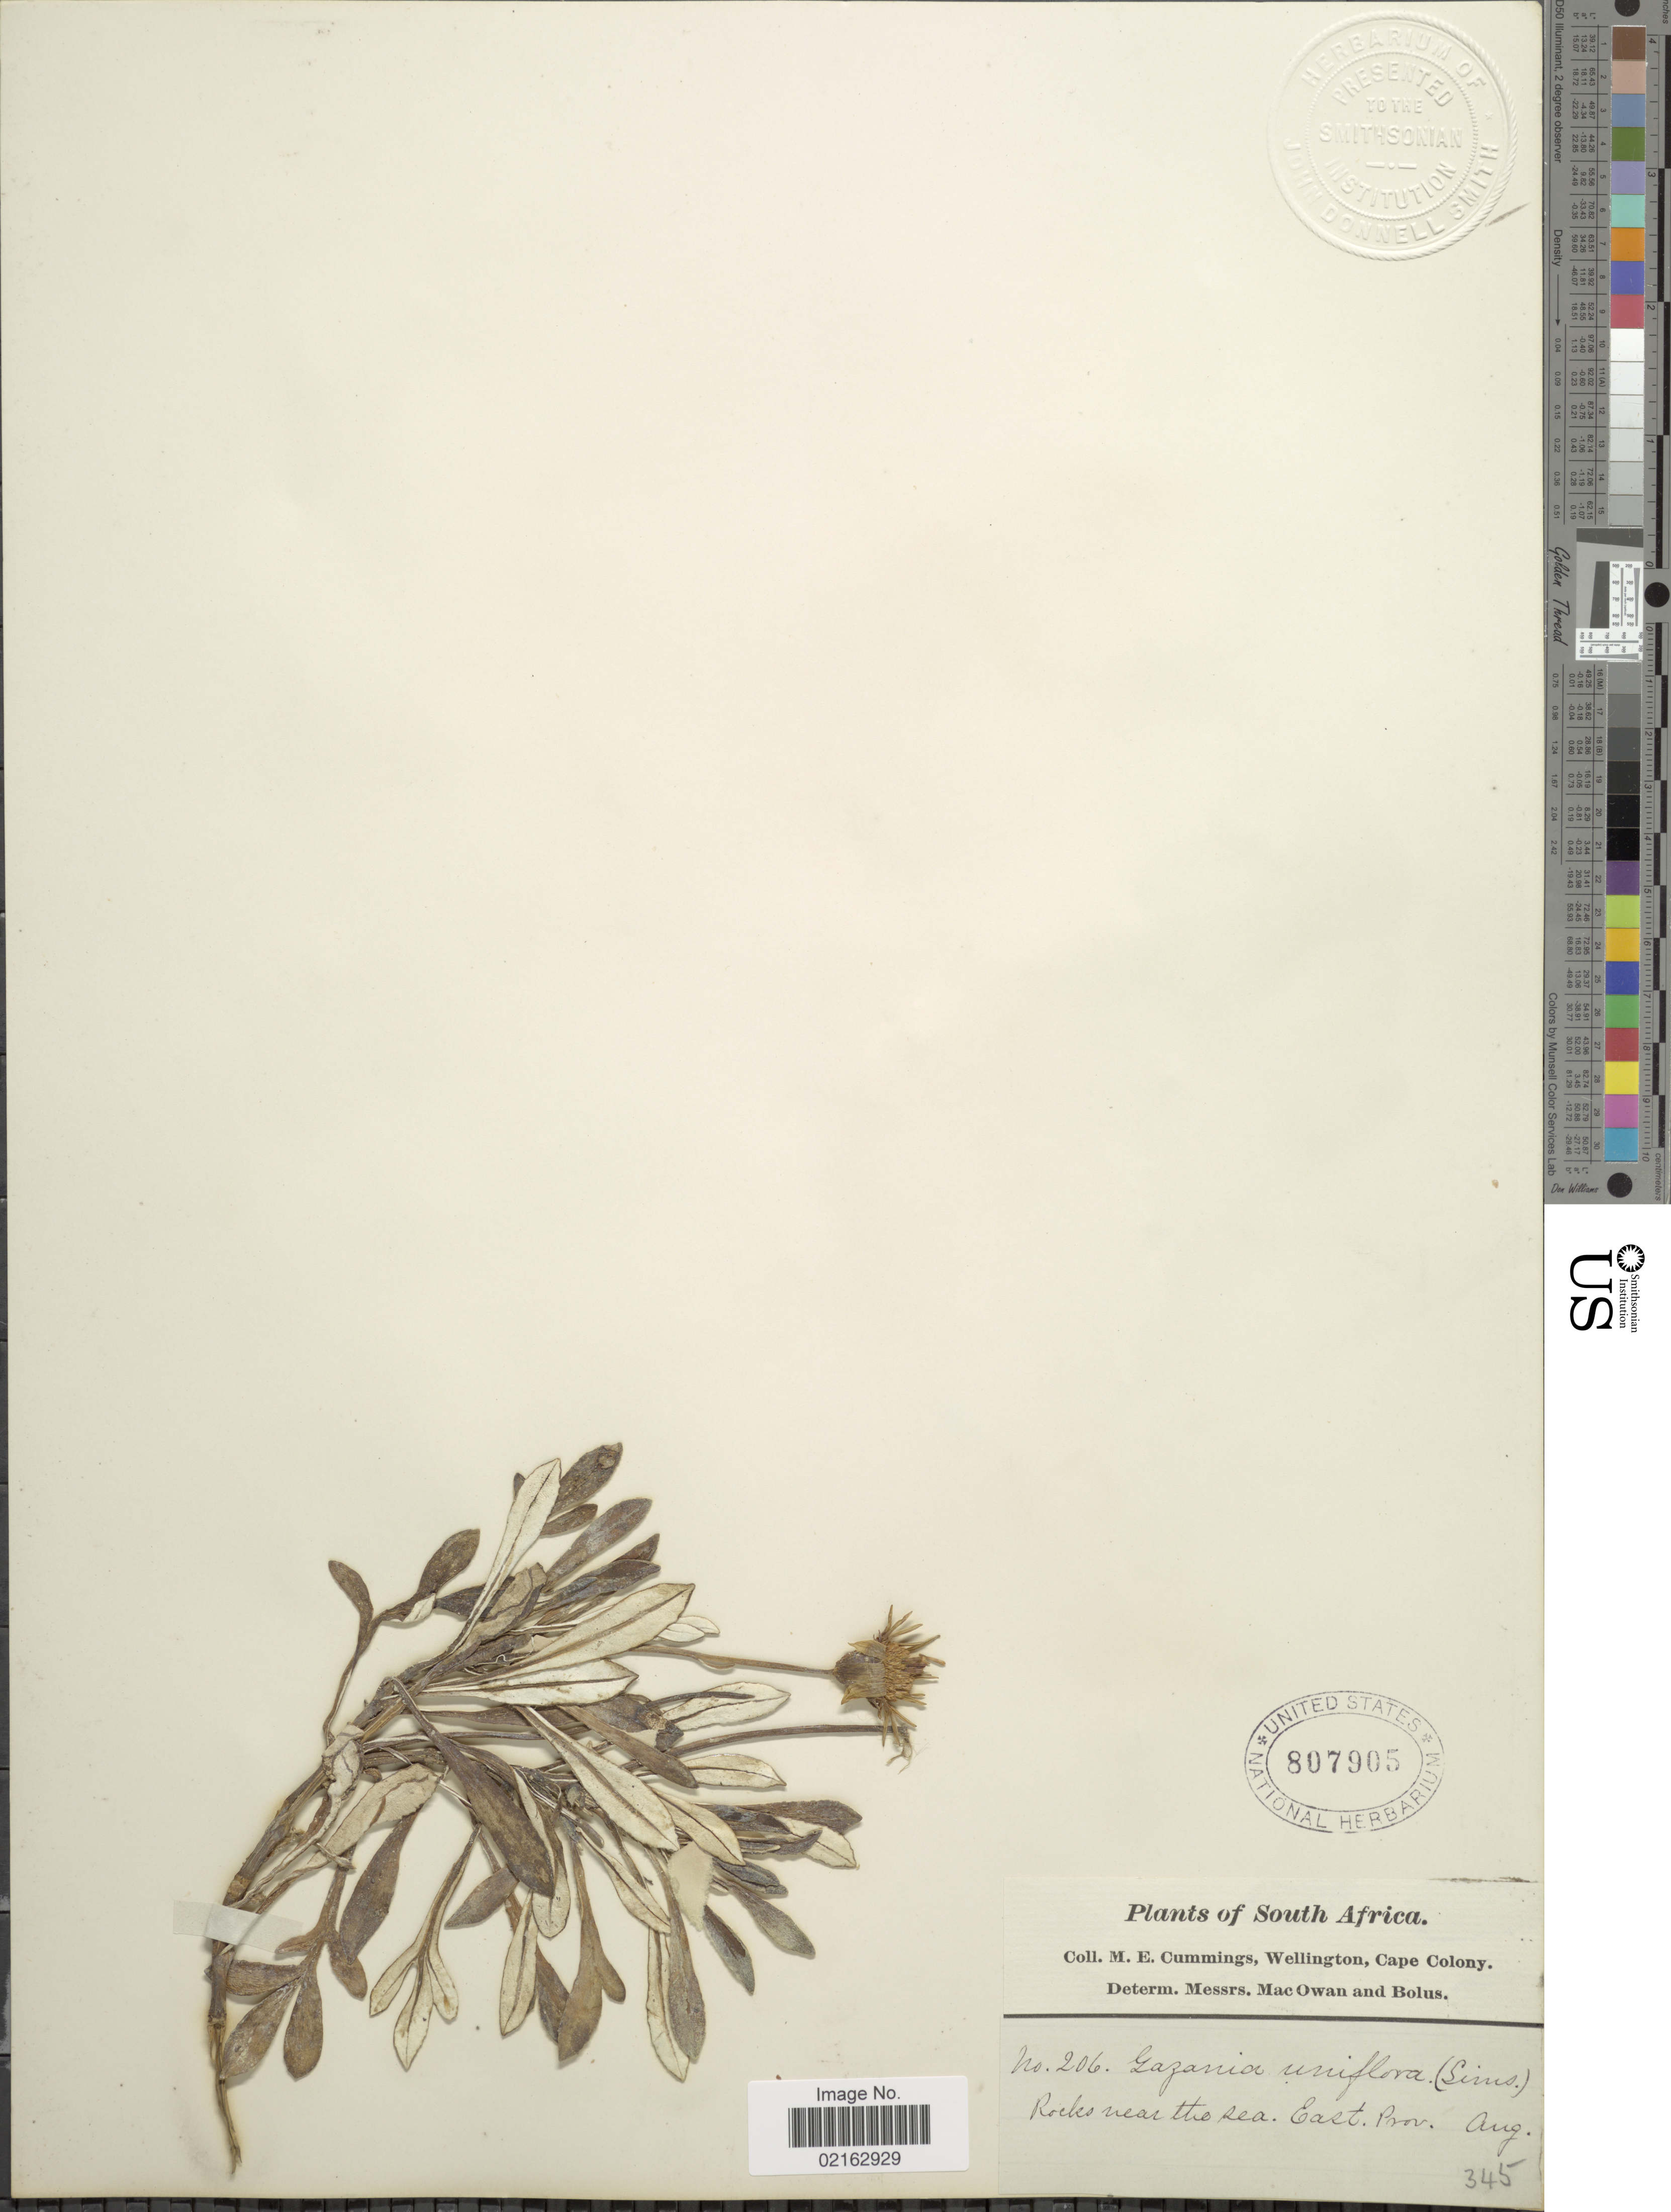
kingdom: Plantae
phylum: Tracheophyta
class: Magnoliopsida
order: Asterales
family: Asteraceae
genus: Gazania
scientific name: Gazania rigens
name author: (L.) Gaertn.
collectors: M. E. Cummings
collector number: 206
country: South Africa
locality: Rocks near the sea, East Prov.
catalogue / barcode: US 807905